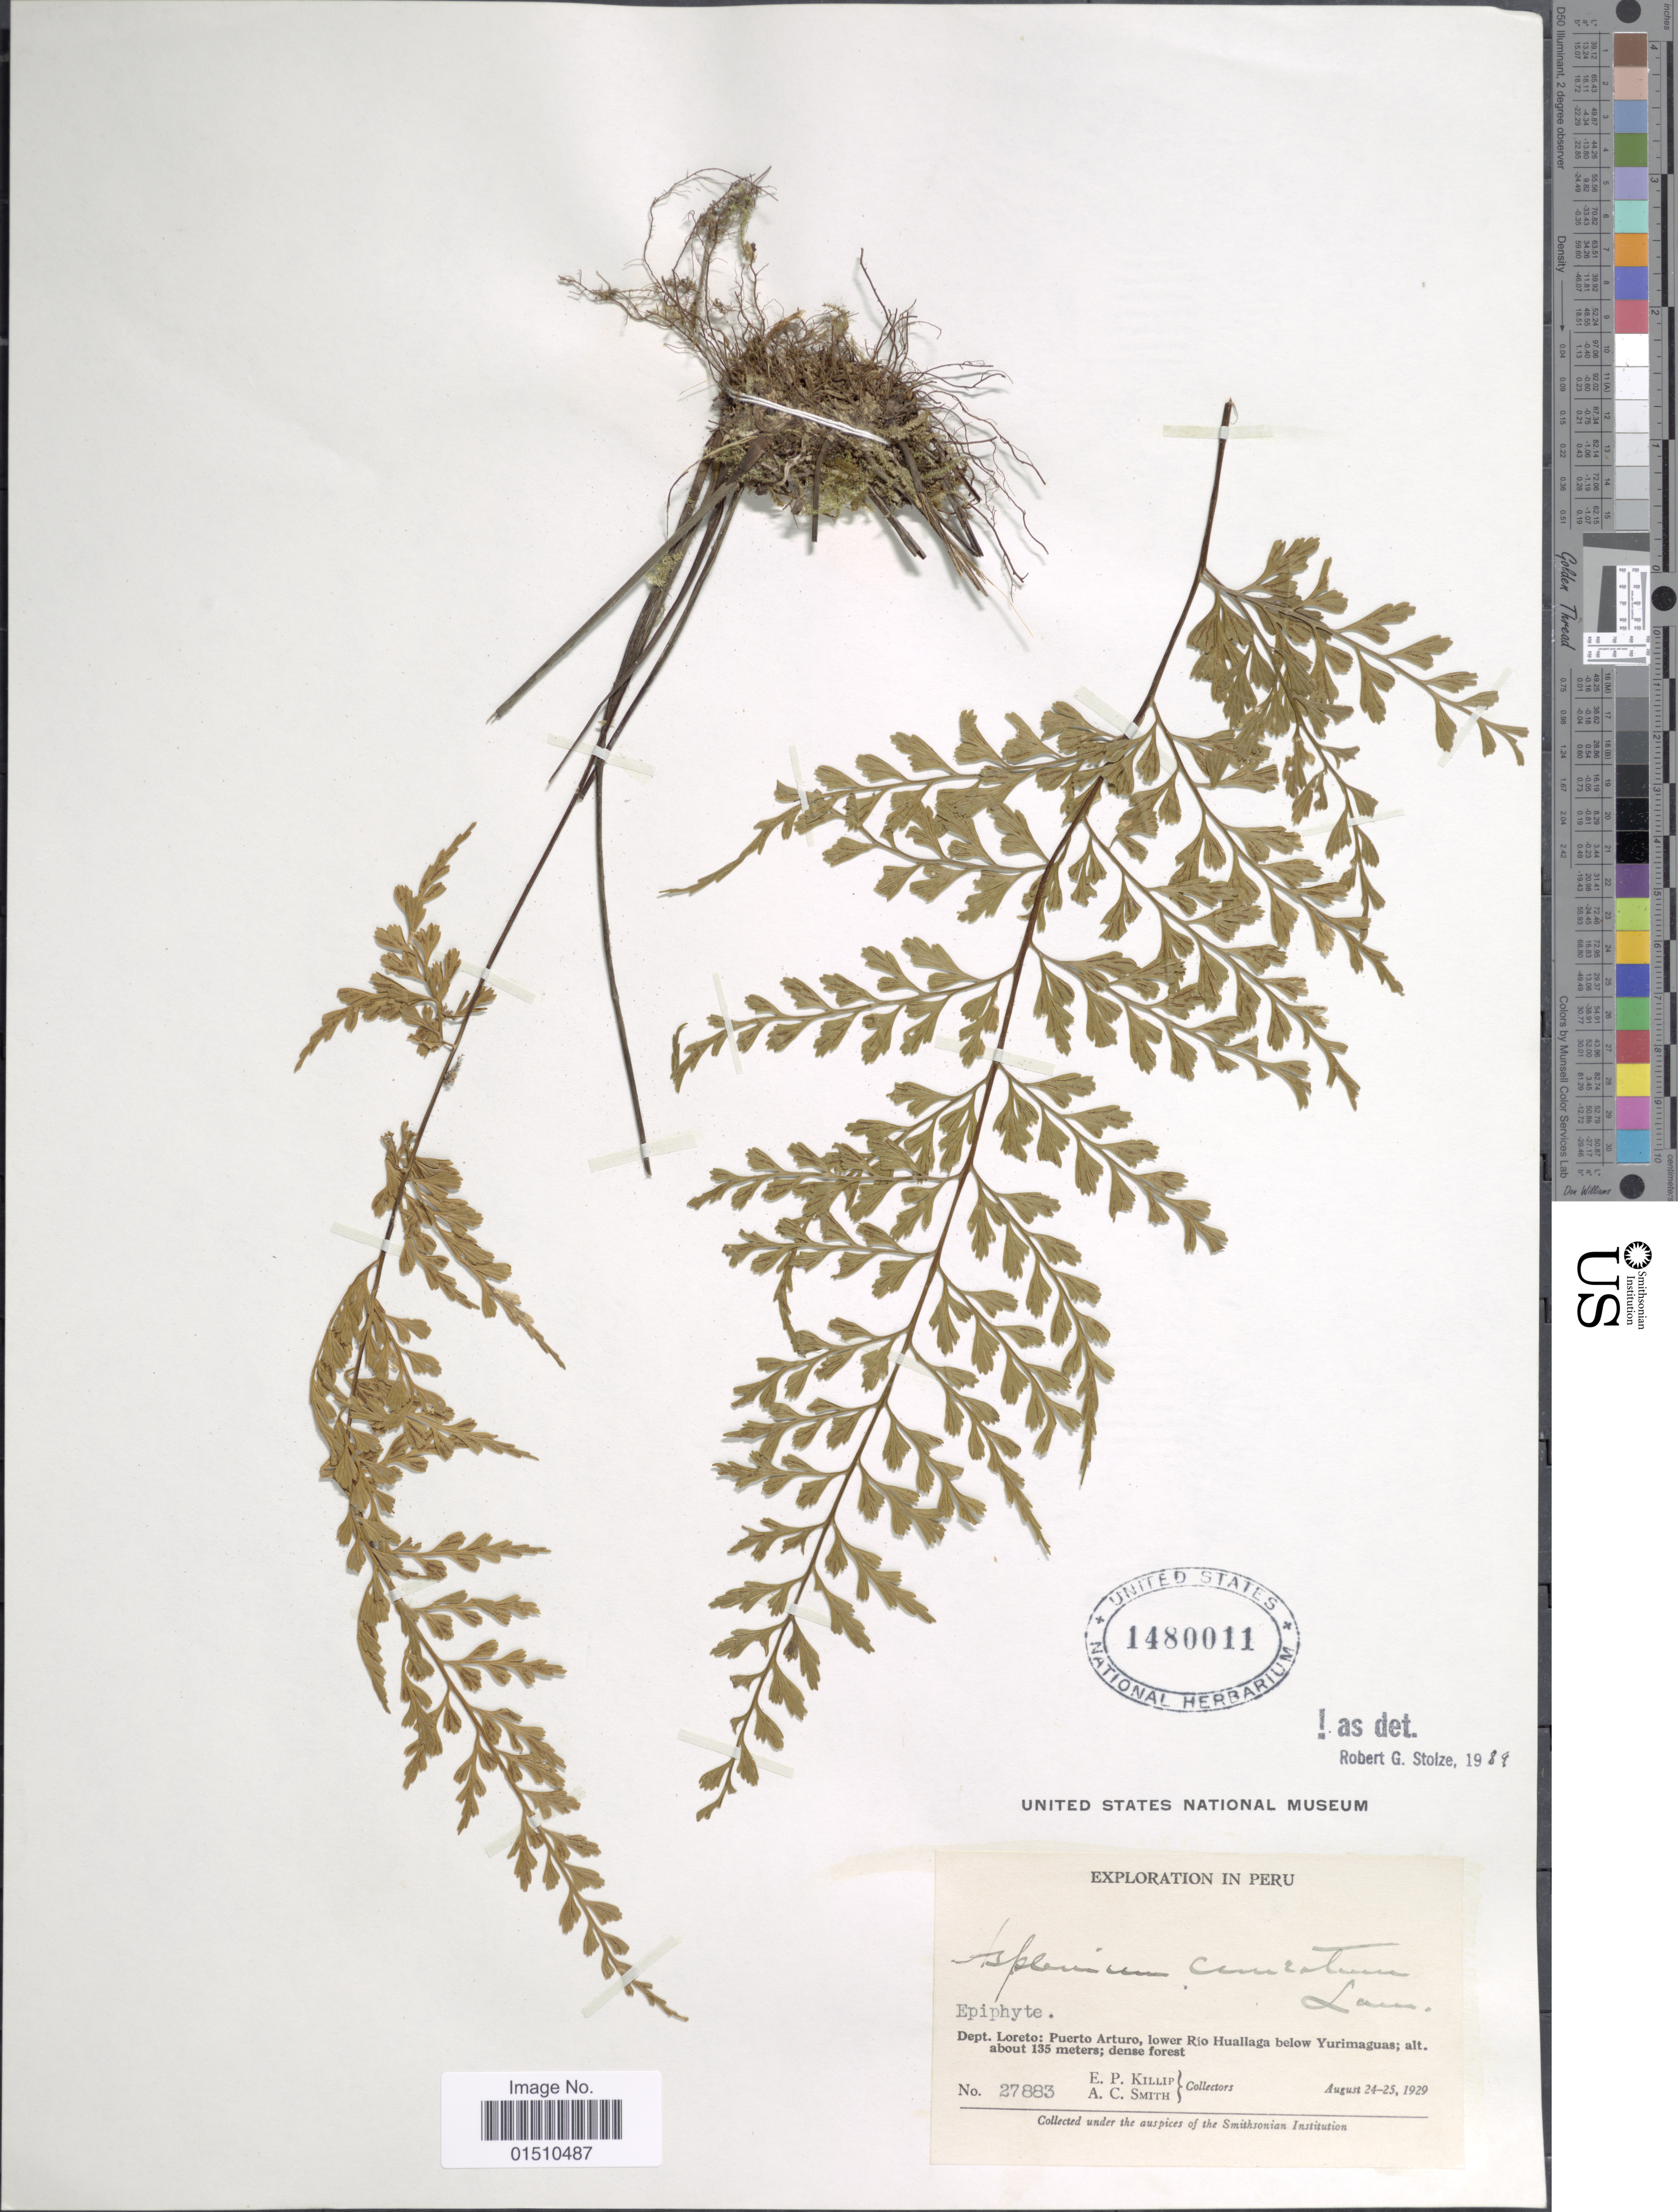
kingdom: Plantae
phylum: Tracheophyta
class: Polypodiopsida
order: Polypodiales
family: Aspleniaceae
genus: Asplenium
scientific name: Asplenium cuneatum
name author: Lam.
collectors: E. P. Killip & A. C. Smith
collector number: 27883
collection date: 1929-08-24/1929-08-25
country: Peru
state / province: Loreto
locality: Peru, Dept. Loreto: Puerto Arturo. lower Rio Huallaga below Yurimaguas.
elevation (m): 135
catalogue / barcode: US 1480011